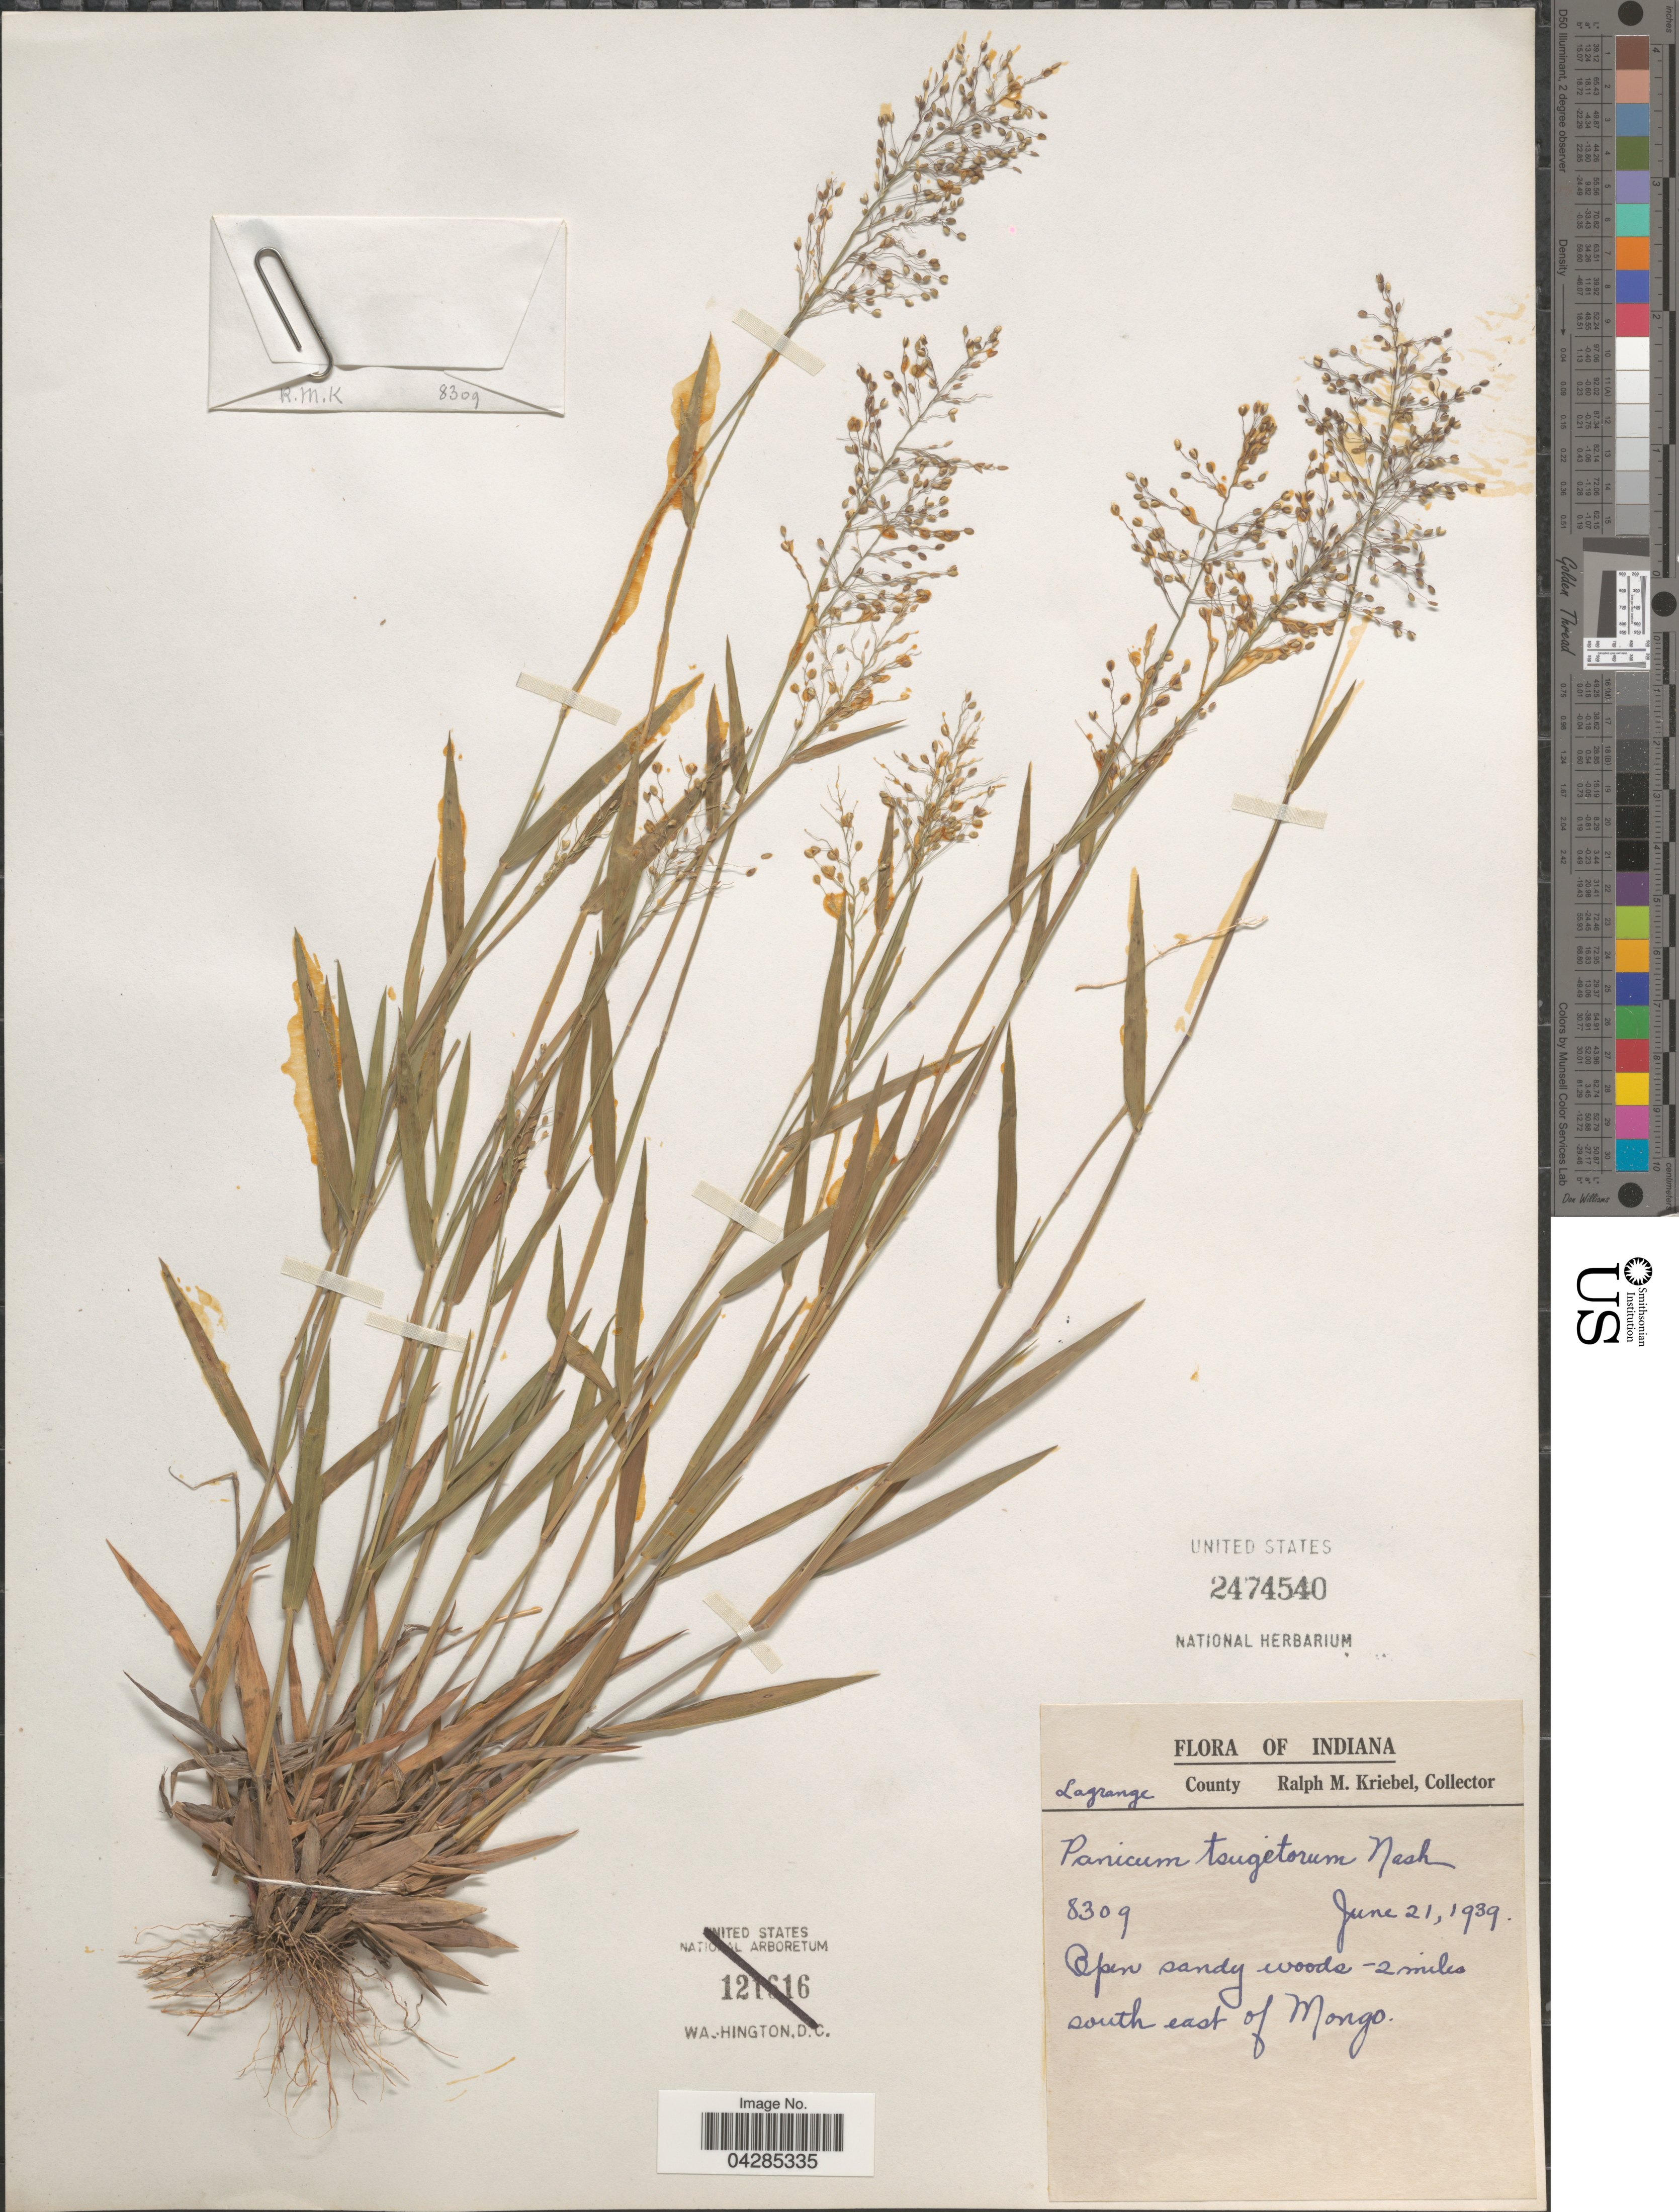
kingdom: Plantae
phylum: Tracheophyta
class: Liliopsida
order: Poales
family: Poaceae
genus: Dichanthelium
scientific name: Dichanthelium portoricense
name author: (Desv. ex Ham.) B.F. Hansen & Wunderlin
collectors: R. M. Kriebel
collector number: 8309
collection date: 1939-06-21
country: United States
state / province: Indiana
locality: Lagrange County. Open sandy woods 2 miles south east of Mongo.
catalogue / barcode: US 2474540